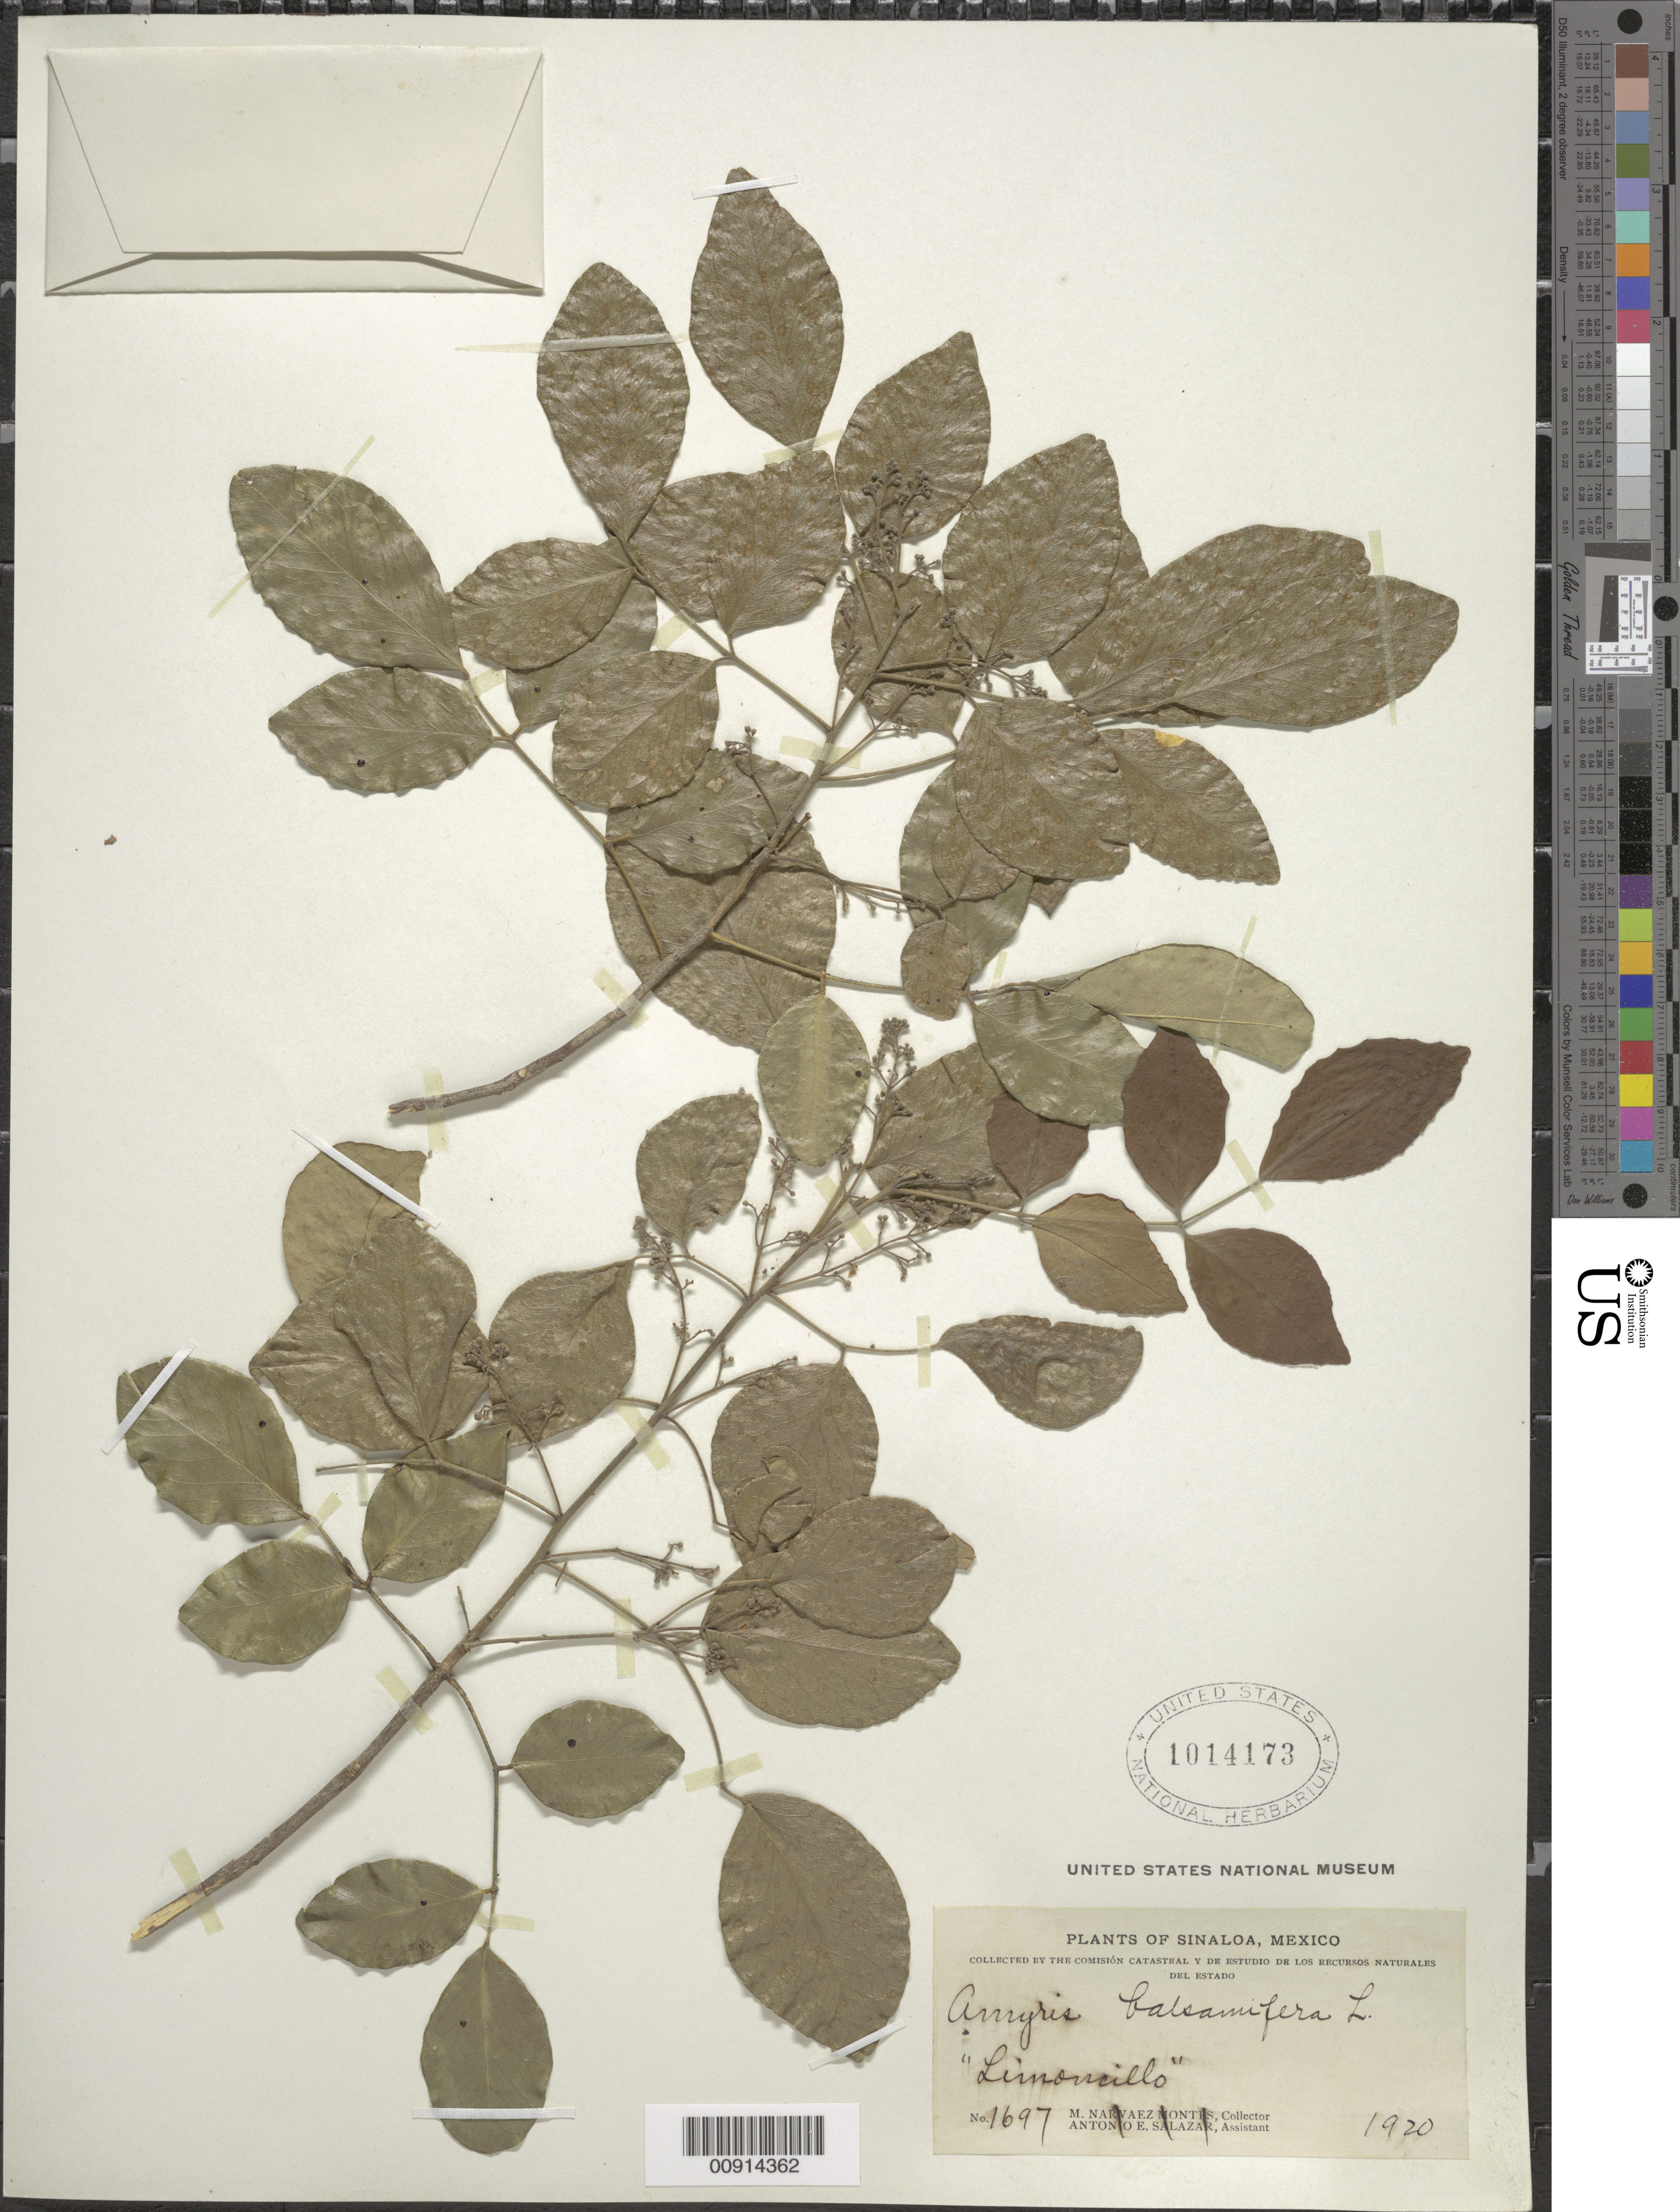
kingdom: Plantae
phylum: Tracheophyta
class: Magnoliopsida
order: Sapindales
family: Rutaceae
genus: Amyris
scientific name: Amyris balsamifera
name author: L.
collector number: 1697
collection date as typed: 1920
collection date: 1920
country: Mexico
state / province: Sinaloa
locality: Sinaloa.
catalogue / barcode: US 1014173